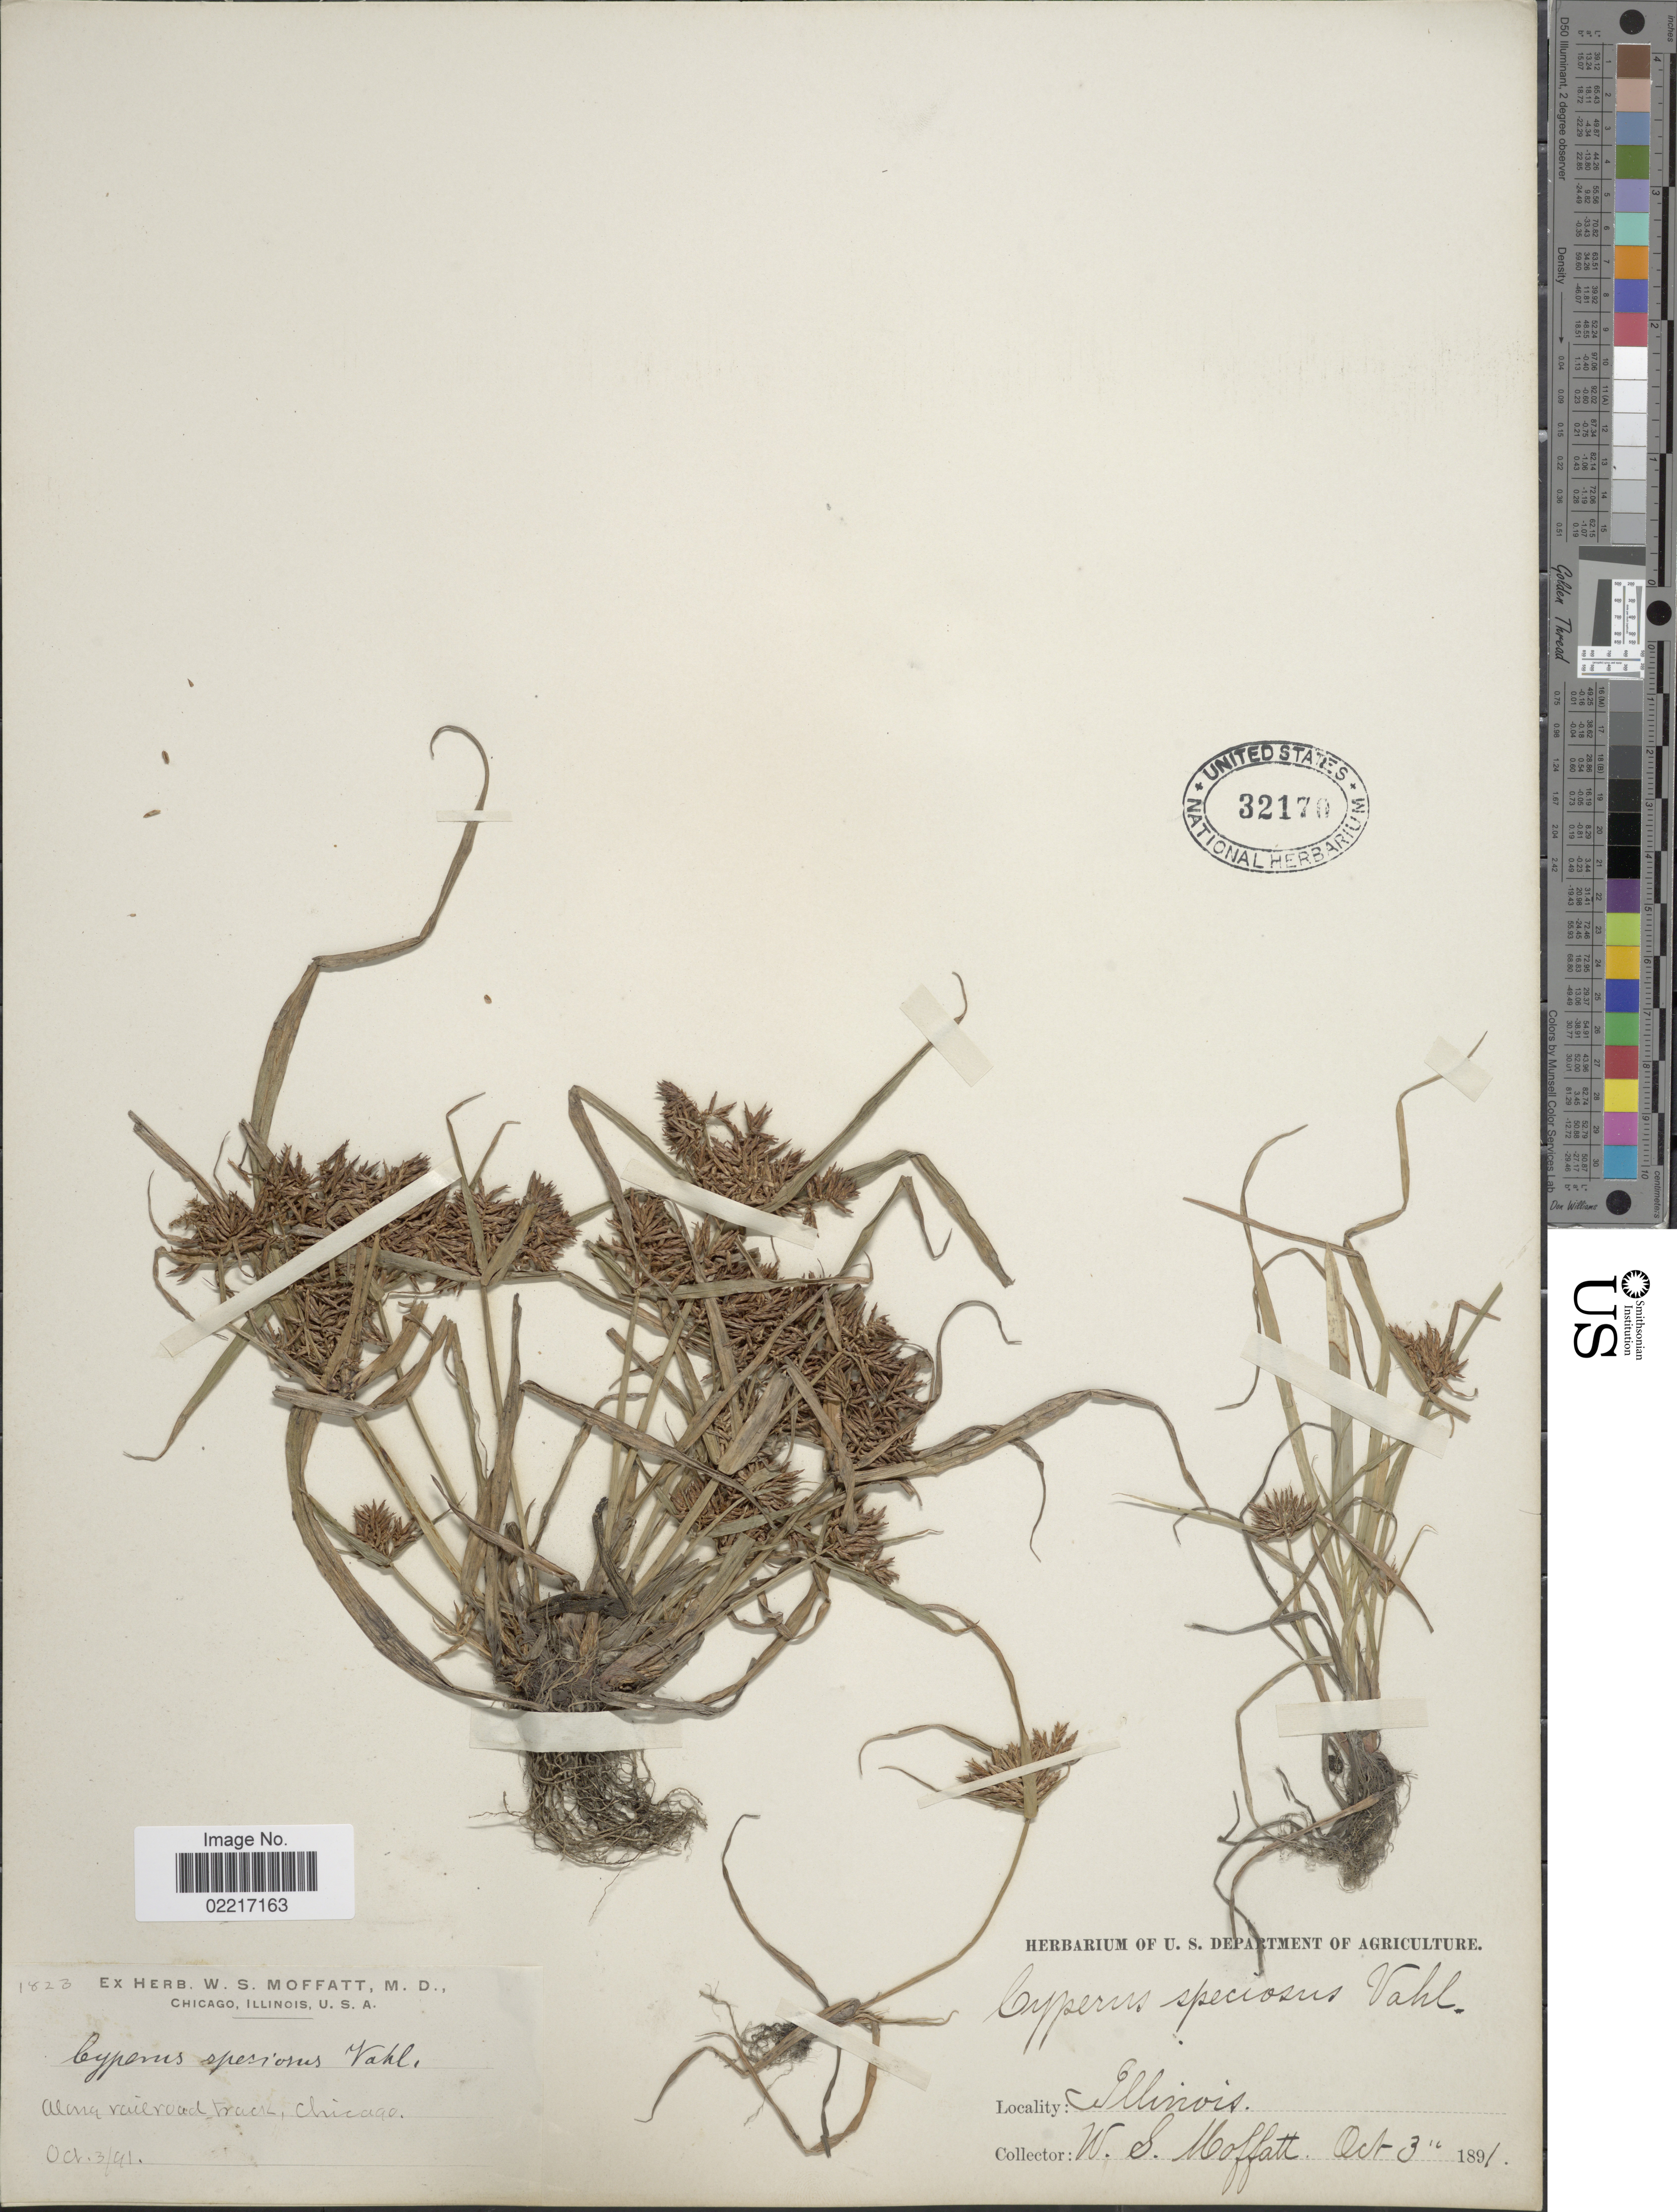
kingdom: Plantae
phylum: Tracheophyta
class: Liliopsida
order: Poales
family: Cyperaceae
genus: Cyperus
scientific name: Cyperus odoratus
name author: L.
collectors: W. Moffatt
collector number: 1823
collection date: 1891-10-03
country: United States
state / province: Illinois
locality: Along railroad track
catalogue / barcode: US 32170